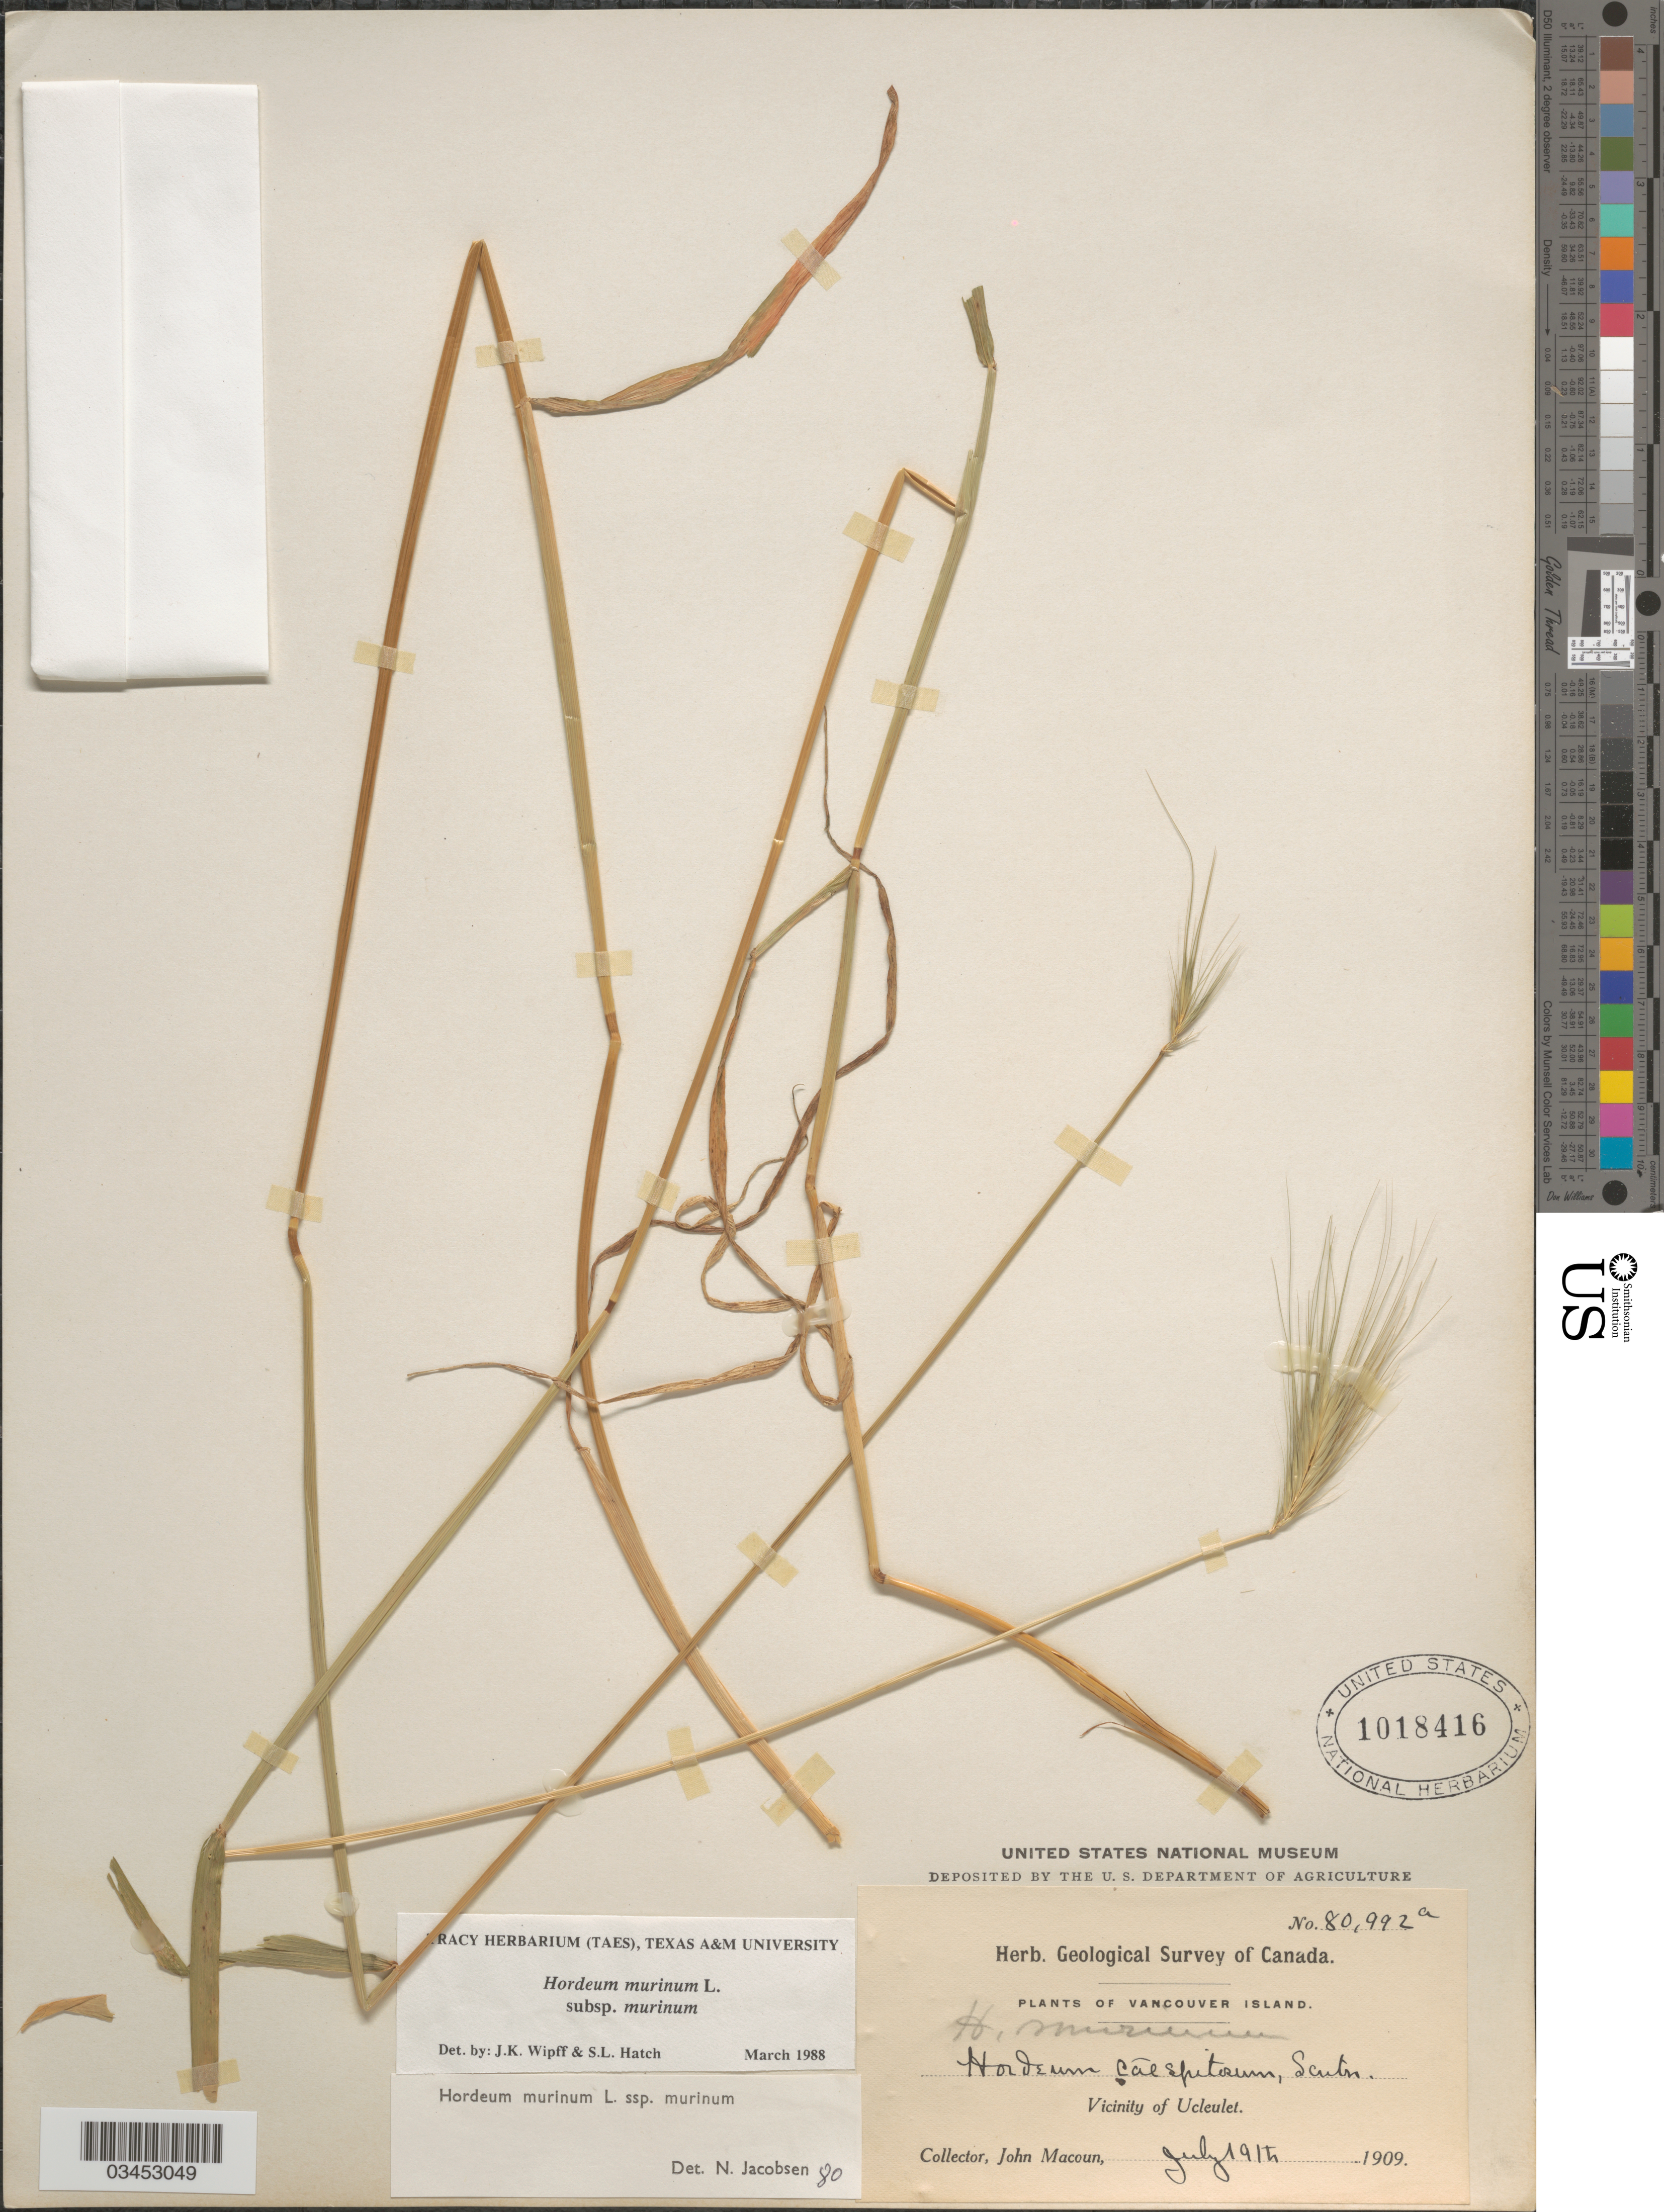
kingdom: Plantae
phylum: Tracheophyta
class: Liliopsida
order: Poales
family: Poaceae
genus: Hordeum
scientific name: Hordeum murinum subsp. murinum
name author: L.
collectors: J. Macoun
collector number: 80992a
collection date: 1909-07-19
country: Canada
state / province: British Columbia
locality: Geological Survey of Canada. Vancouver Island. Vicinity of Ucleulet.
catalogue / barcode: US 1018416